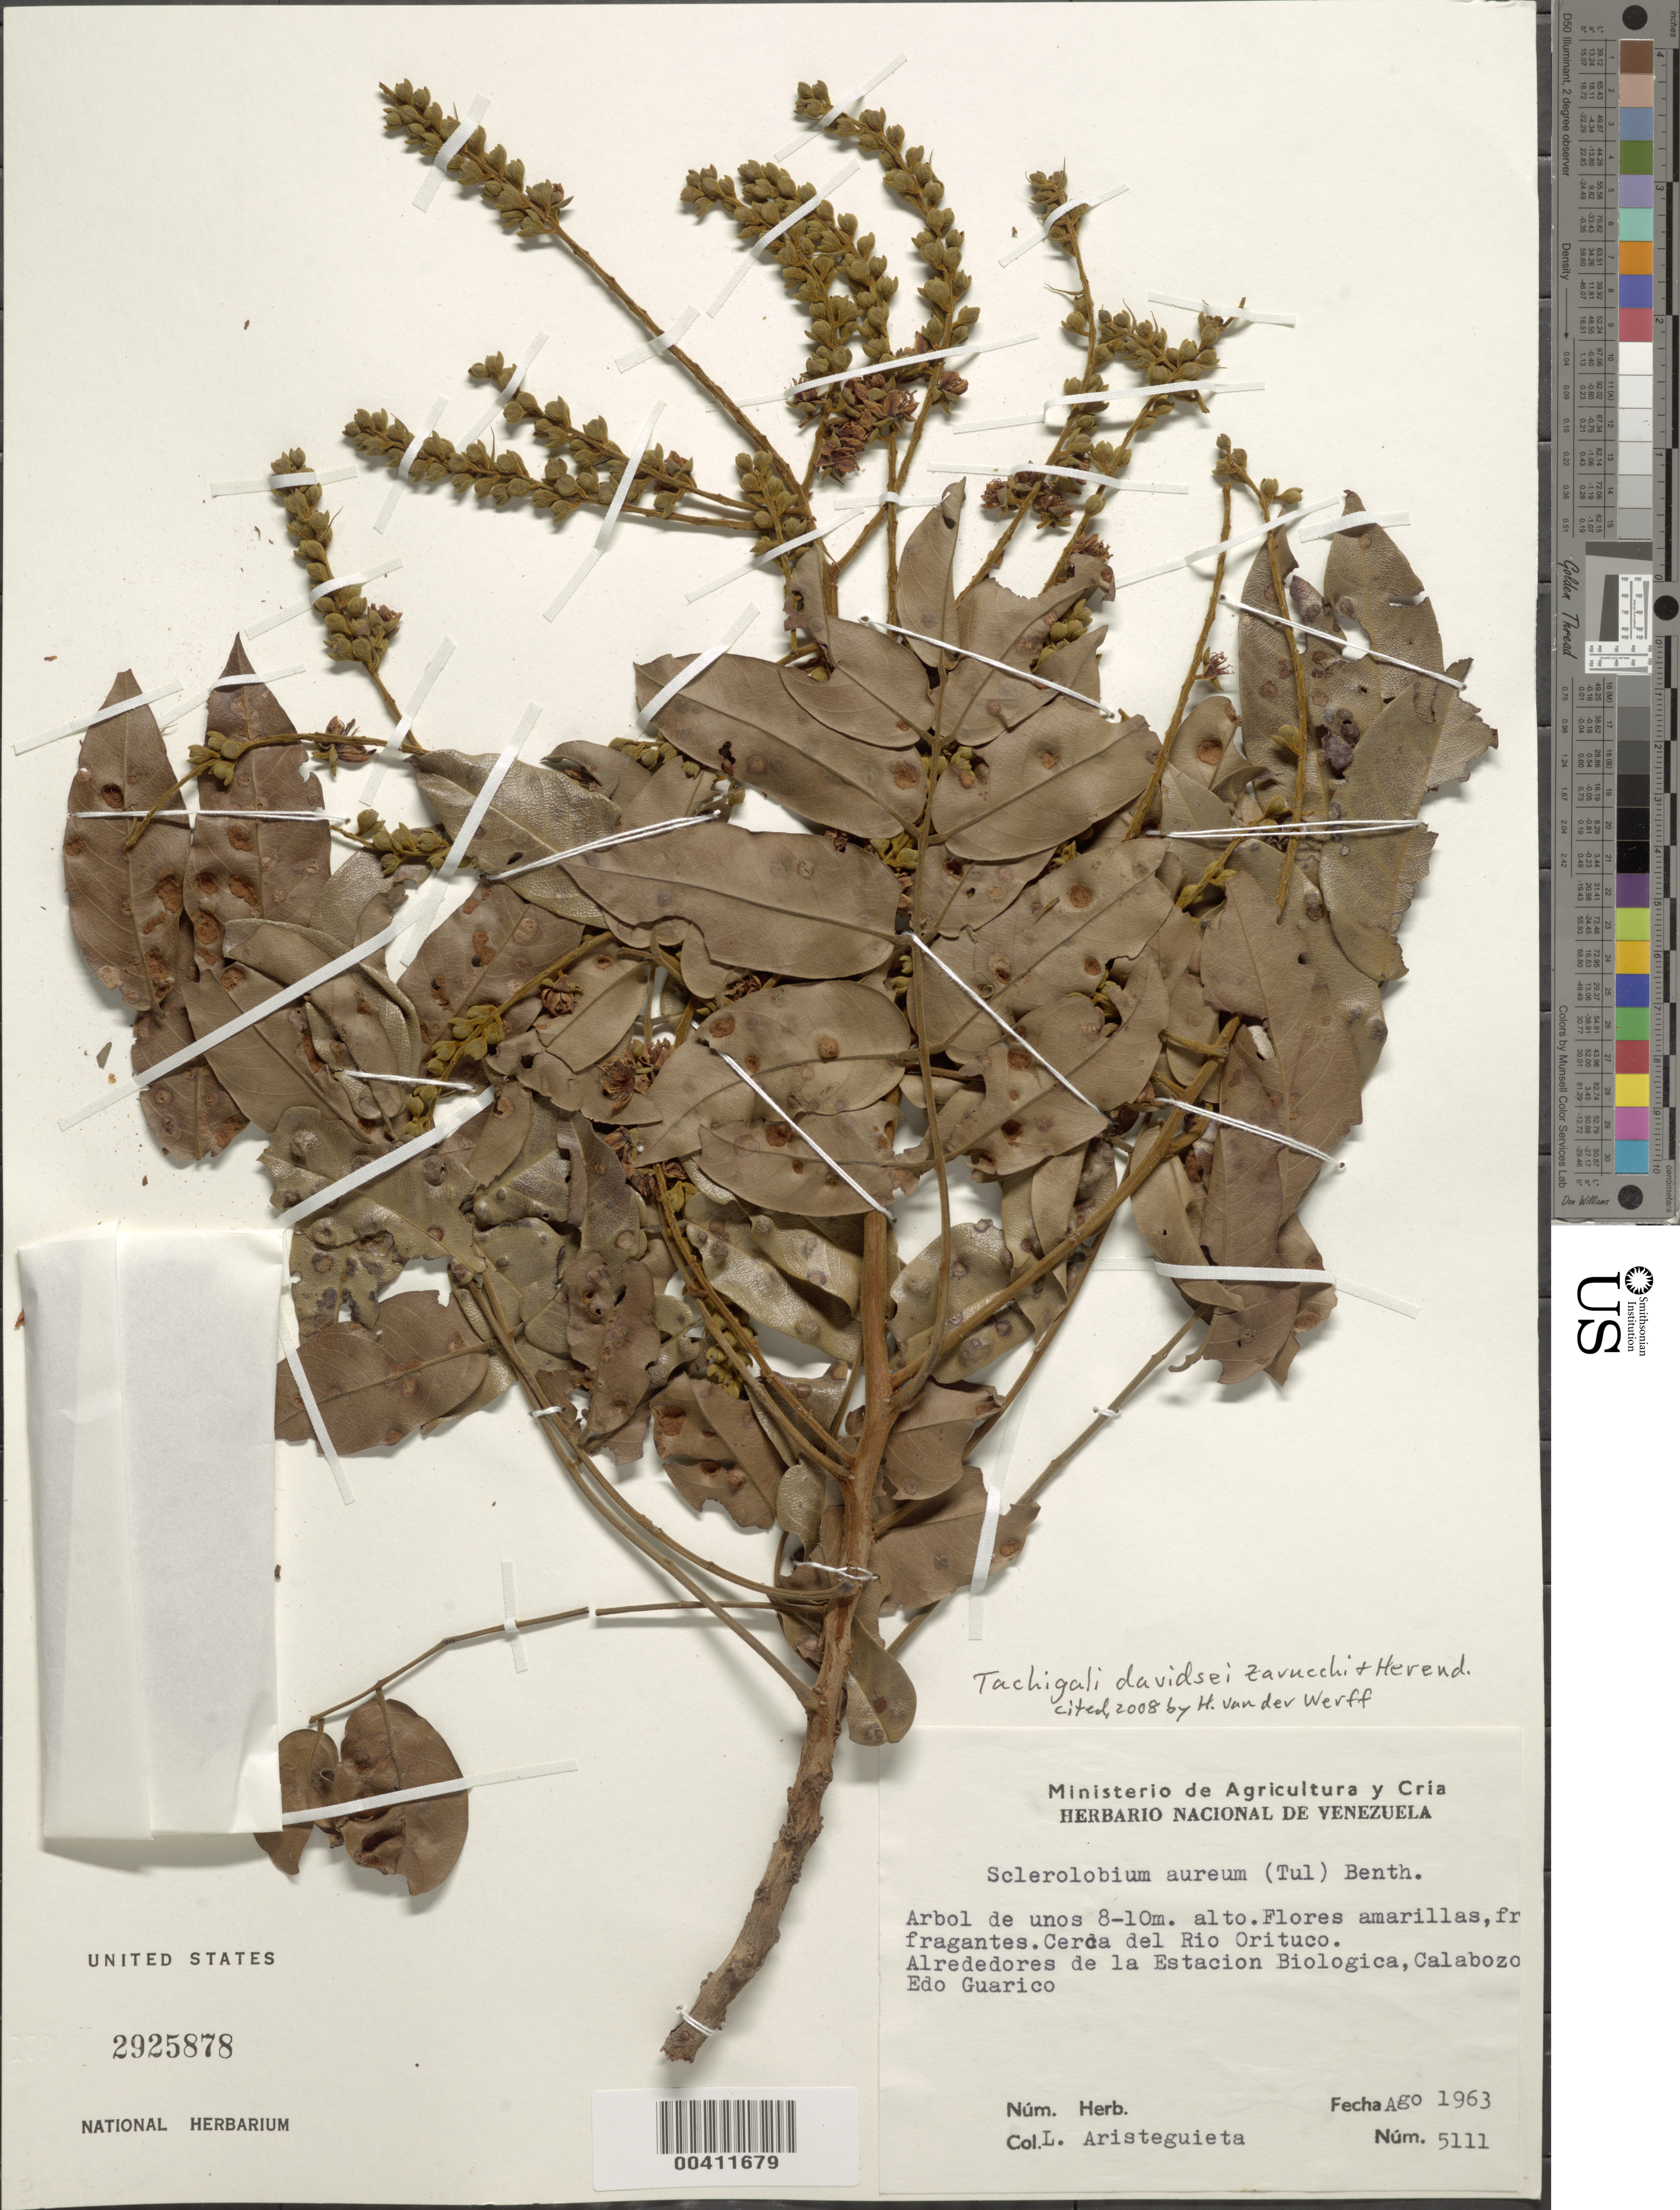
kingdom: Plantae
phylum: Tracheophyta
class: Magnoliopsida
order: Fabales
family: Fabaceae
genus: Tachigali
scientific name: Tachigali davidsei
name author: Zarucchi & Herend.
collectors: L. Aristeguieta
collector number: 5111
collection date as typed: Aug 1963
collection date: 1963-08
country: Venezuela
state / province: Guárico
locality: Cerca del rio orituco. alrededores de la estacion biologica, calabozo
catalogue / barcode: US 2925878